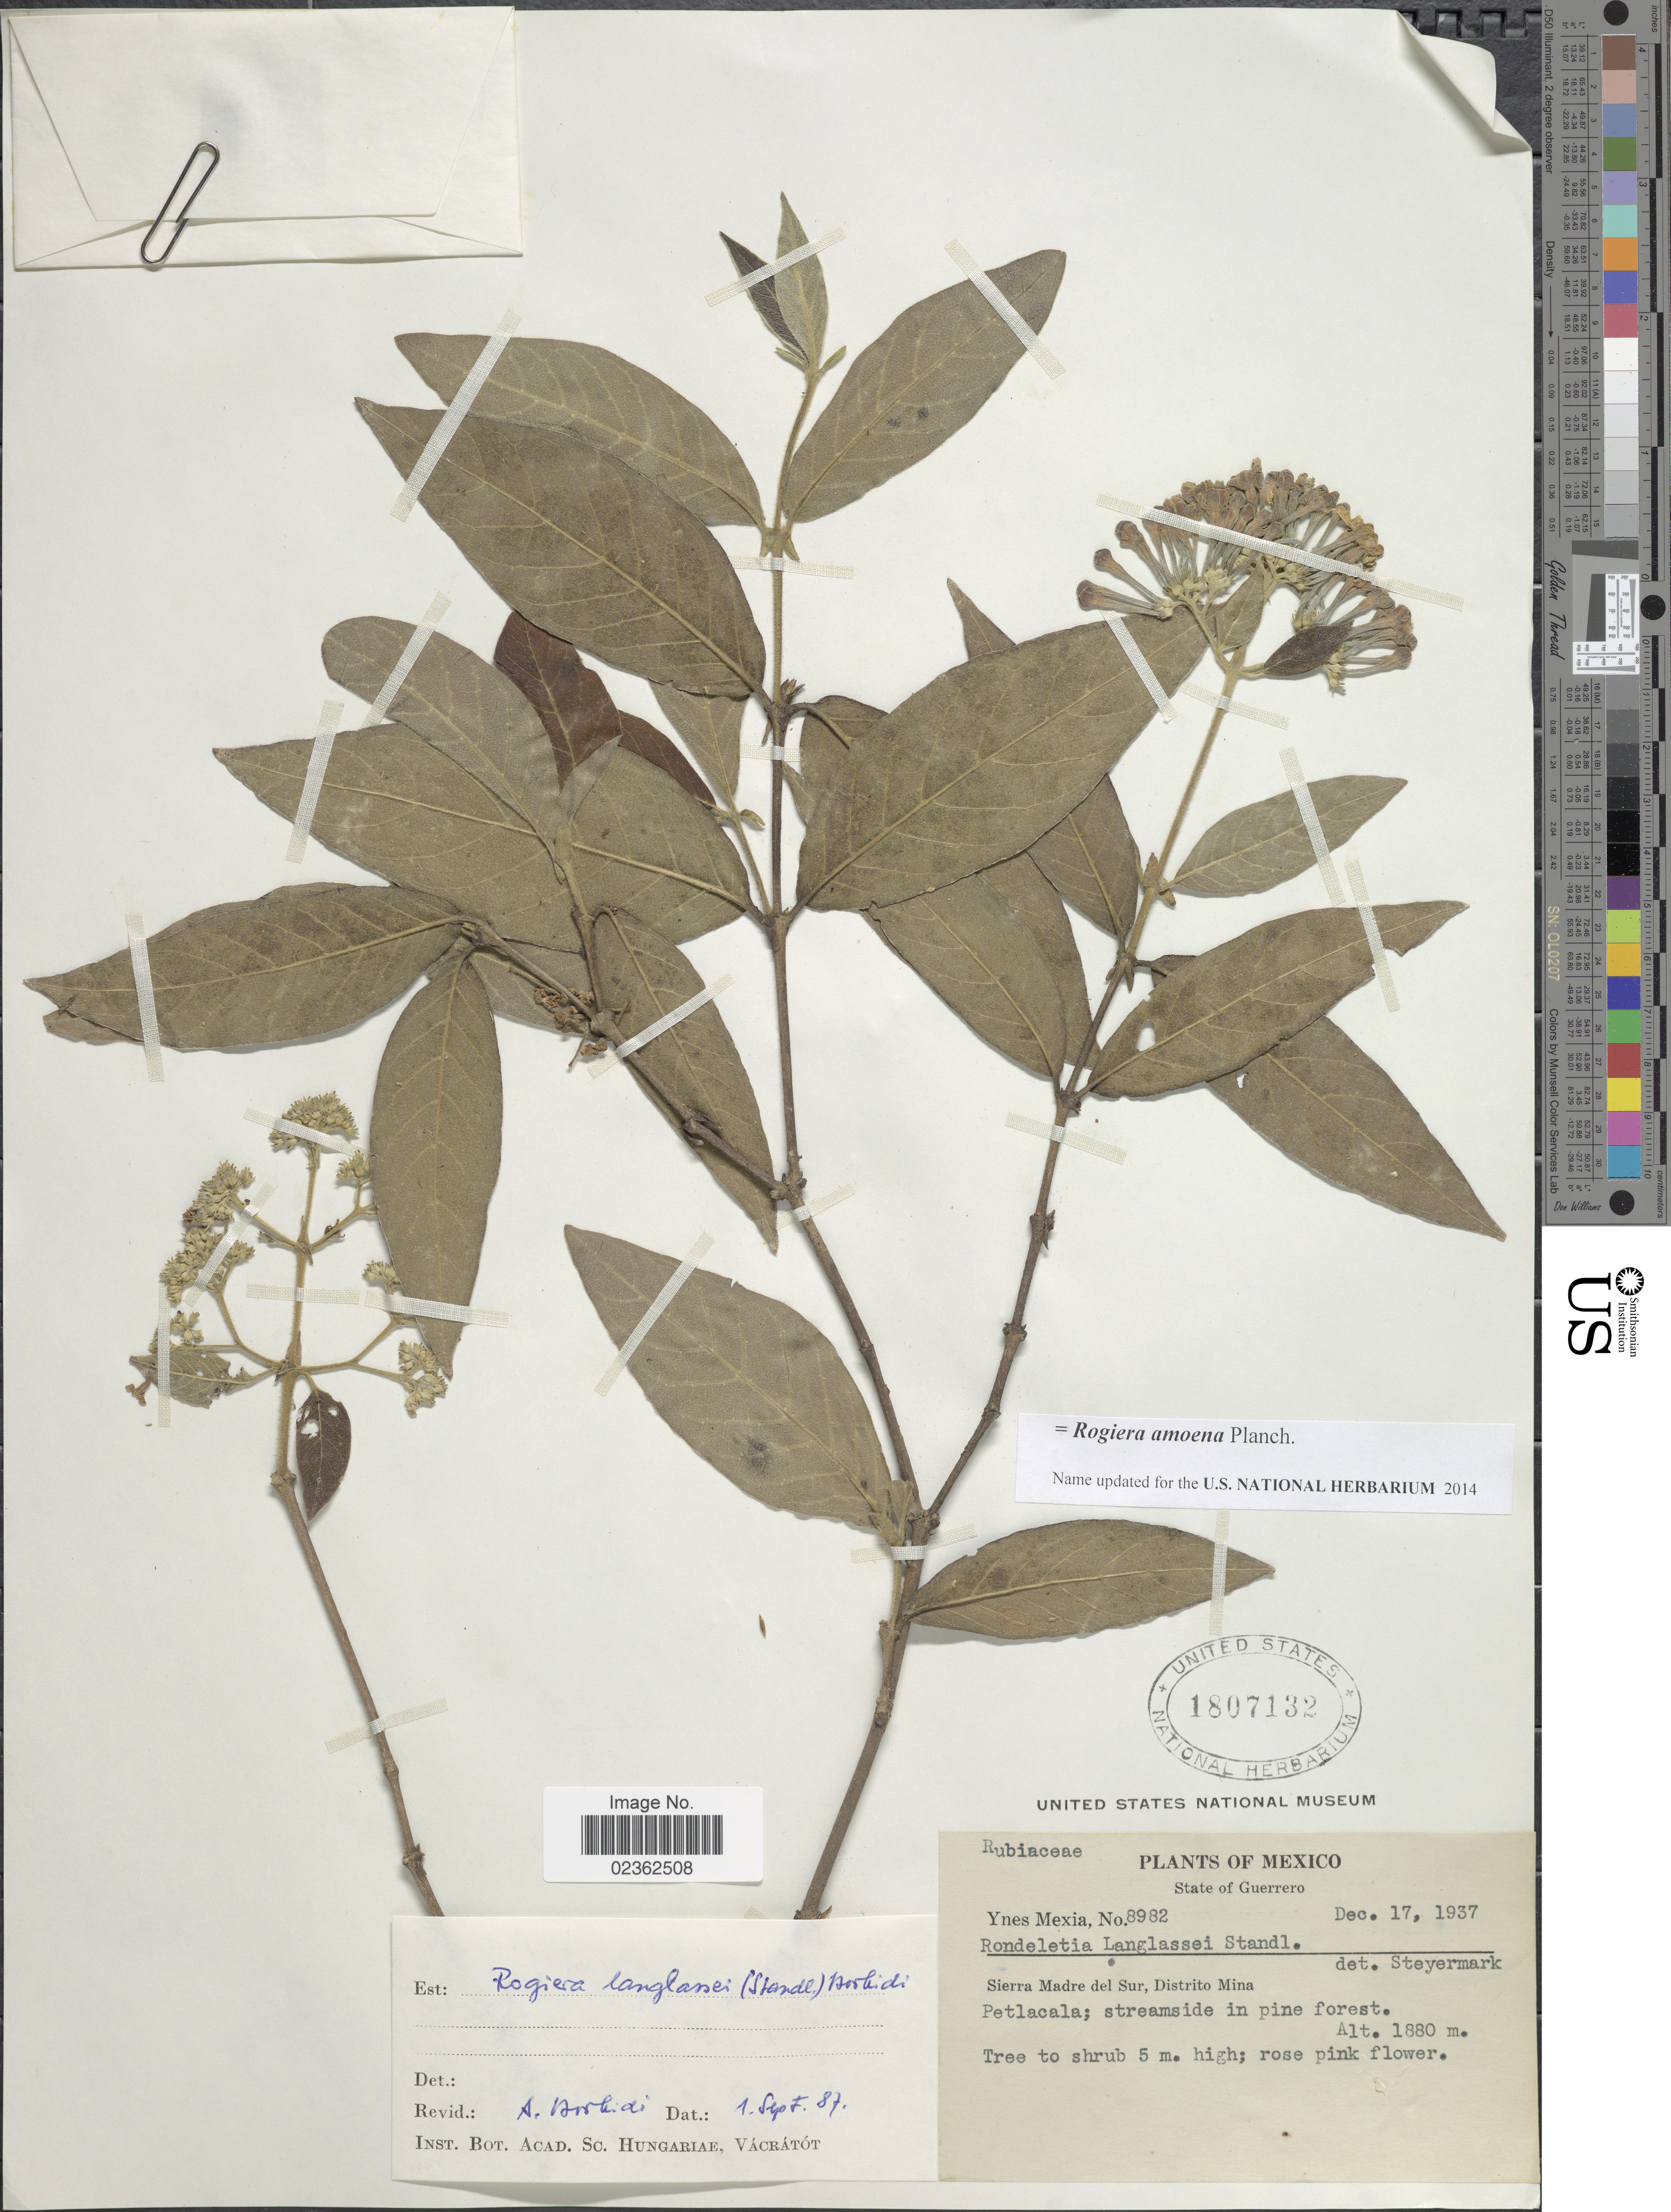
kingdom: Plantae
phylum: Tracheophyta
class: Magnoliopsida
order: Gentianales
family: Rubiaceae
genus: Rogiera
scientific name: Rogiera amoena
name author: Planch.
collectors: Y. Mexia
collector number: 8982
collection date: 1937-12-17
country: Mexico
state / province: Guerrero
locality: Sierra Madre del Sur, Distrito Mina, Petlacala; streamside in pine forest.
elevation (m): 1880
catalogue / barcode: US 1807132